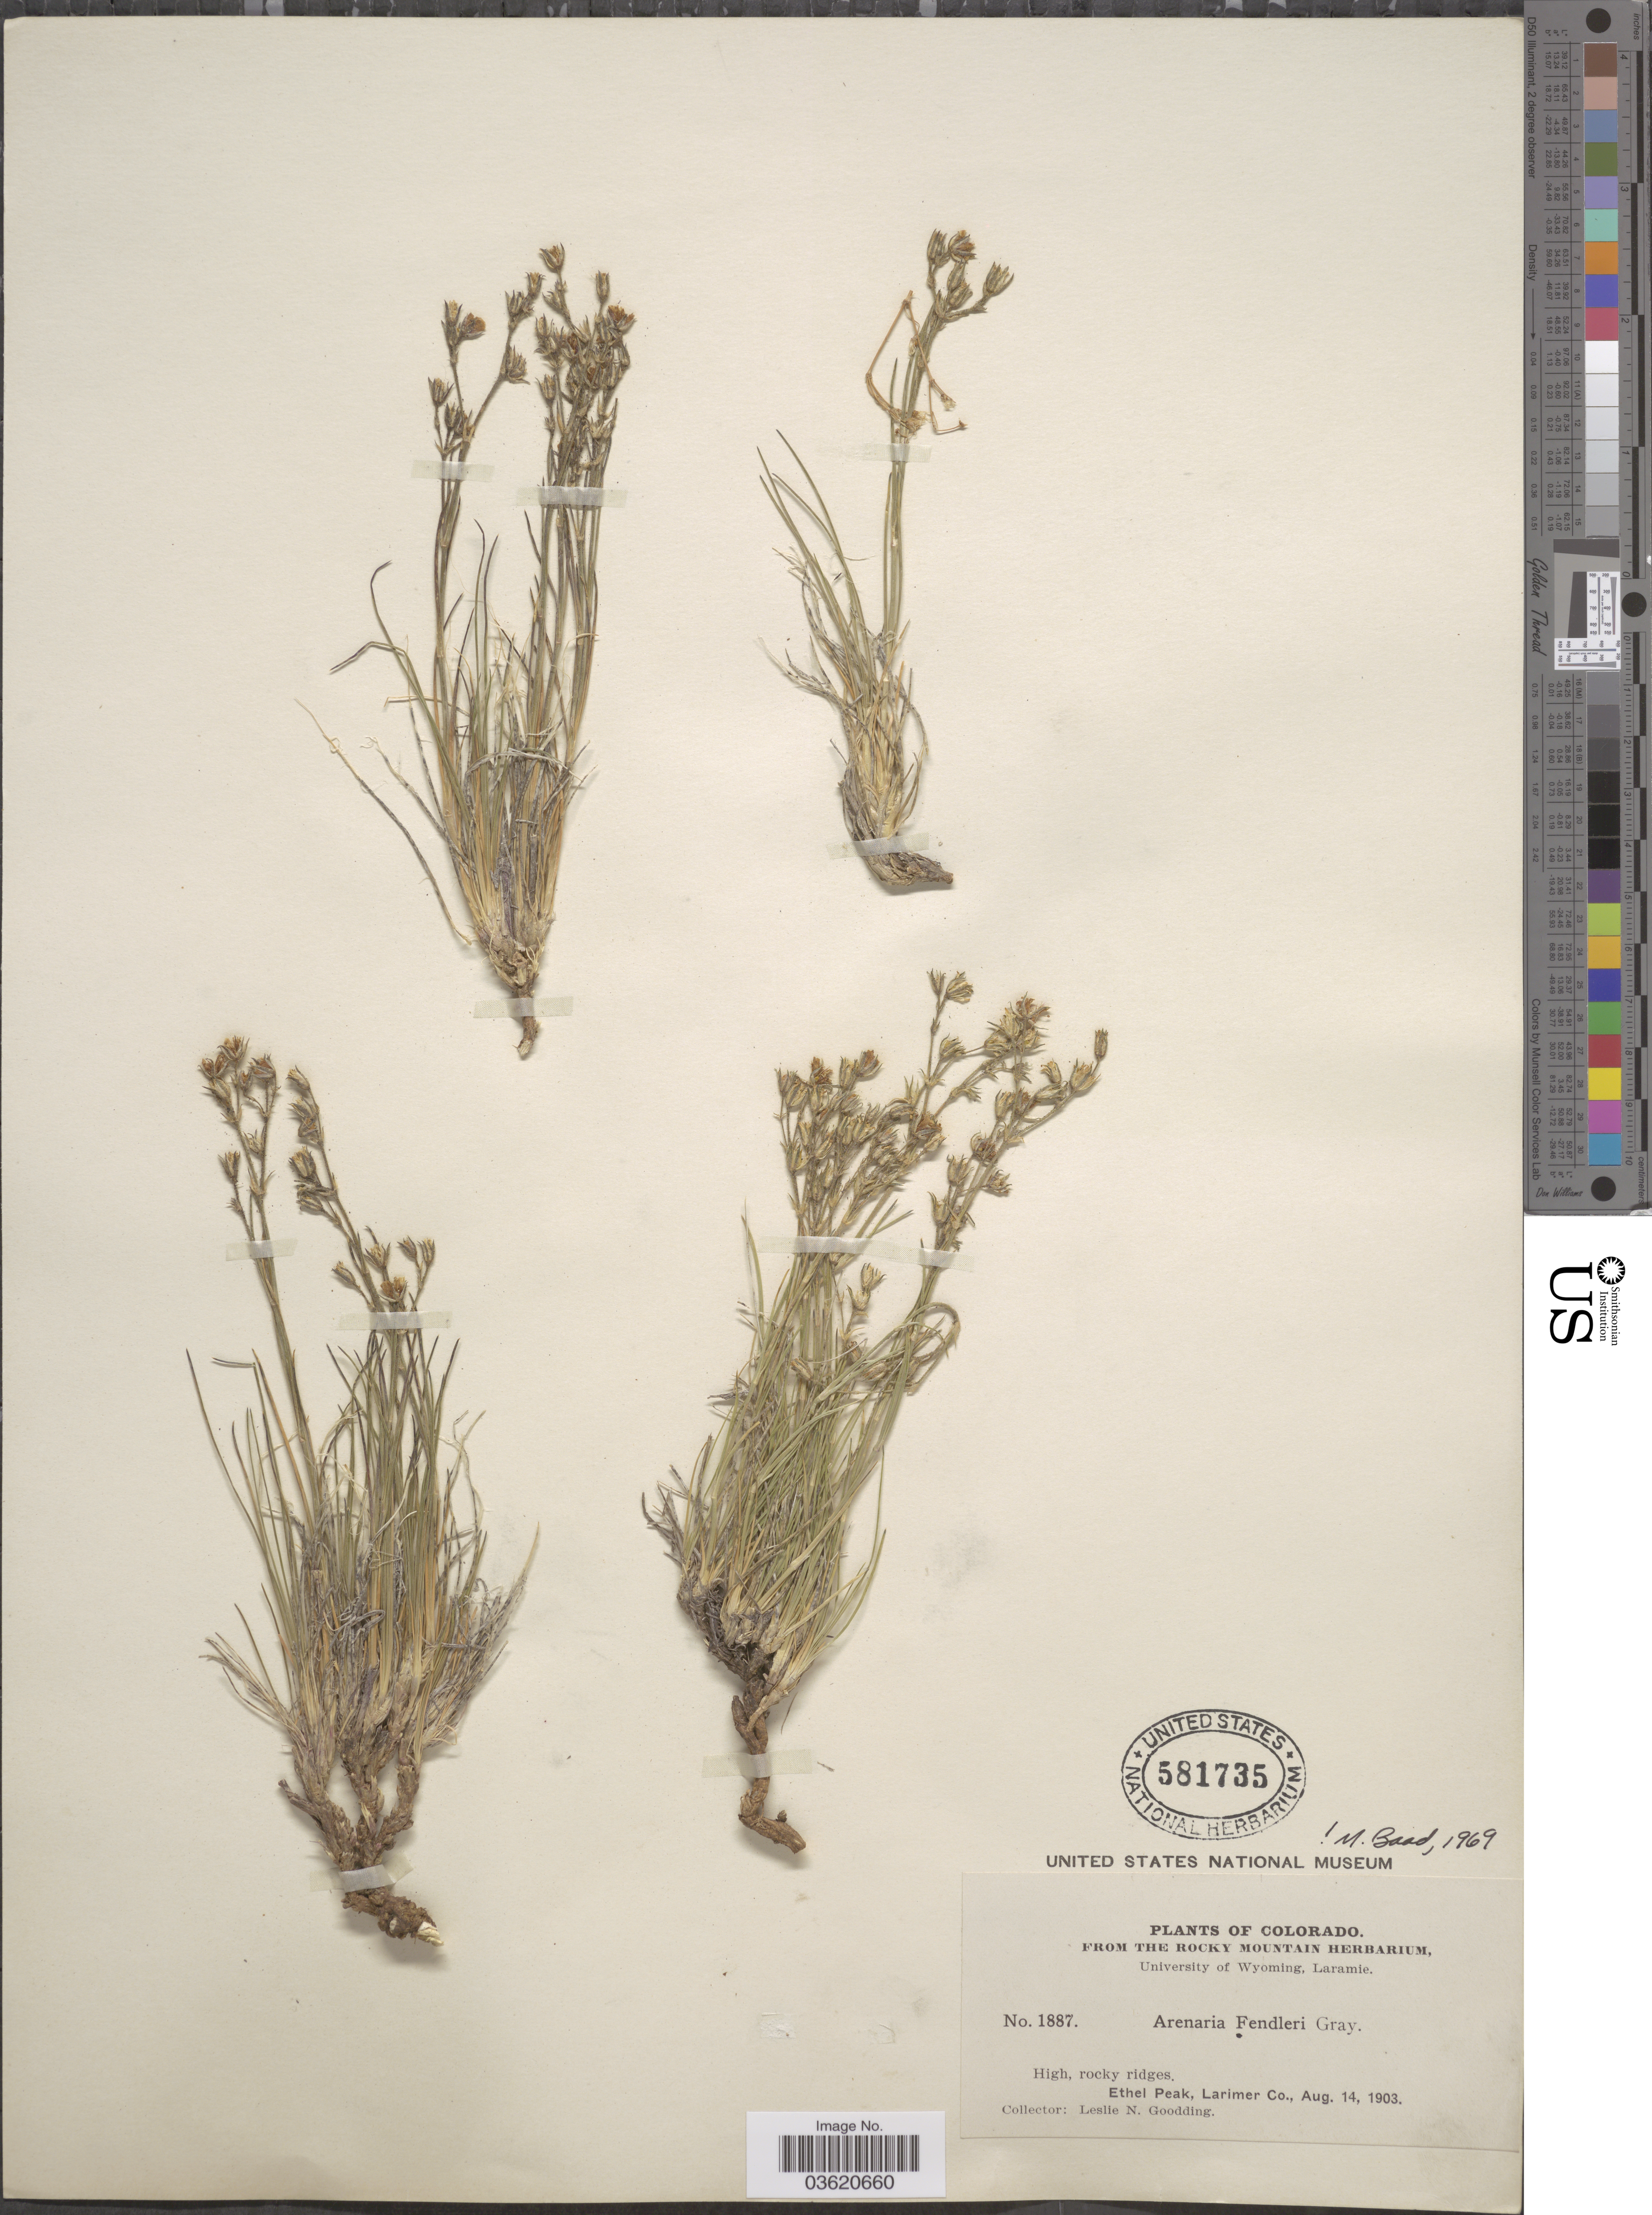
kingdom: Plantae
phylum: Tracheophyta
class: Magnoliopsida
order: Caryophyllales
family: Caryophyllaceae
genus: Eremogone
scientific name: Eremogone fendleri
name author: (A. Gray) Ikonn.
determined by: U.S. National Herbarium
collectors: L. N. Goodding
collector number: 1887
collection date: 1903-08-14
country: United States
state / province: Colorado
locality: Ethel Peak, Larimer Co.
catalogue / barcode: US 581735